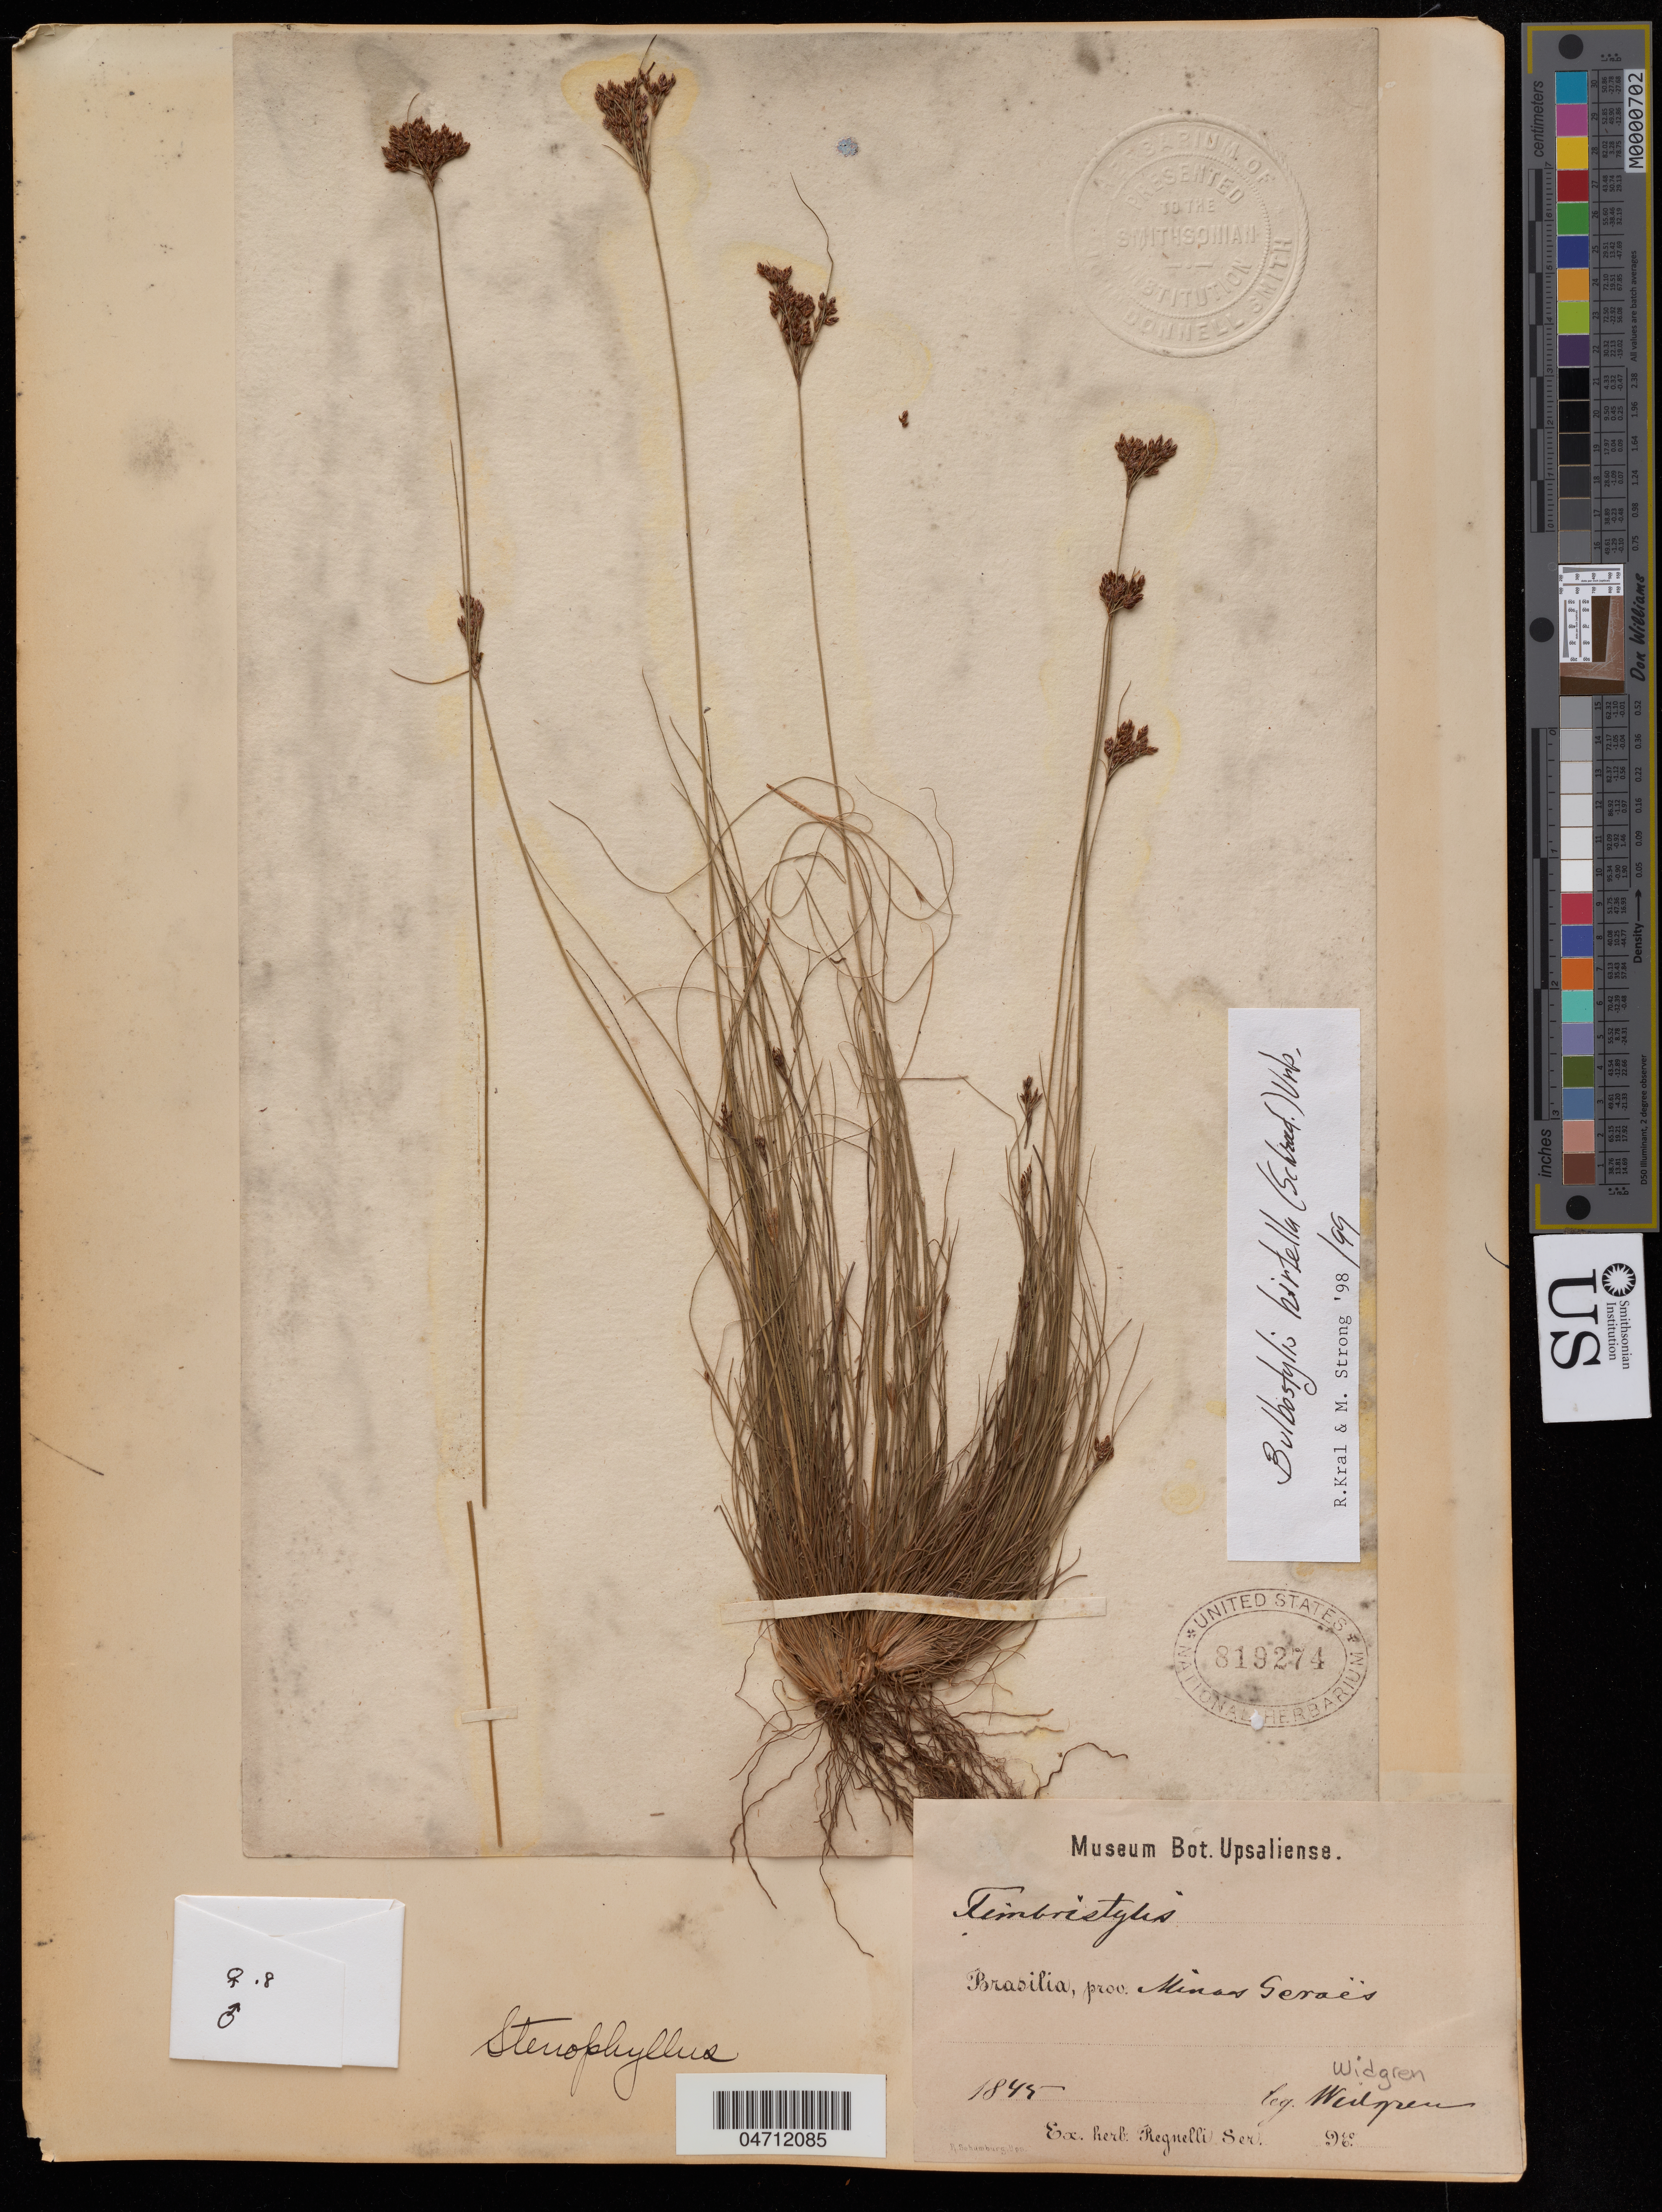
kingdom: Plantae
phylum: Tracheophyta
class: Liliopsida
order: Poales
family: Cyperaceae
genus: Bulbostylis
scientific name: Bulbostylis hirtella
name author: (Schrad.) Nees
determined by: Kral, R.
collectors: J. Widgren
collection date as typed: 1845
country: Brazil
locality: Minas Geraës. Jardím.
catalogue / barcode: US 819274